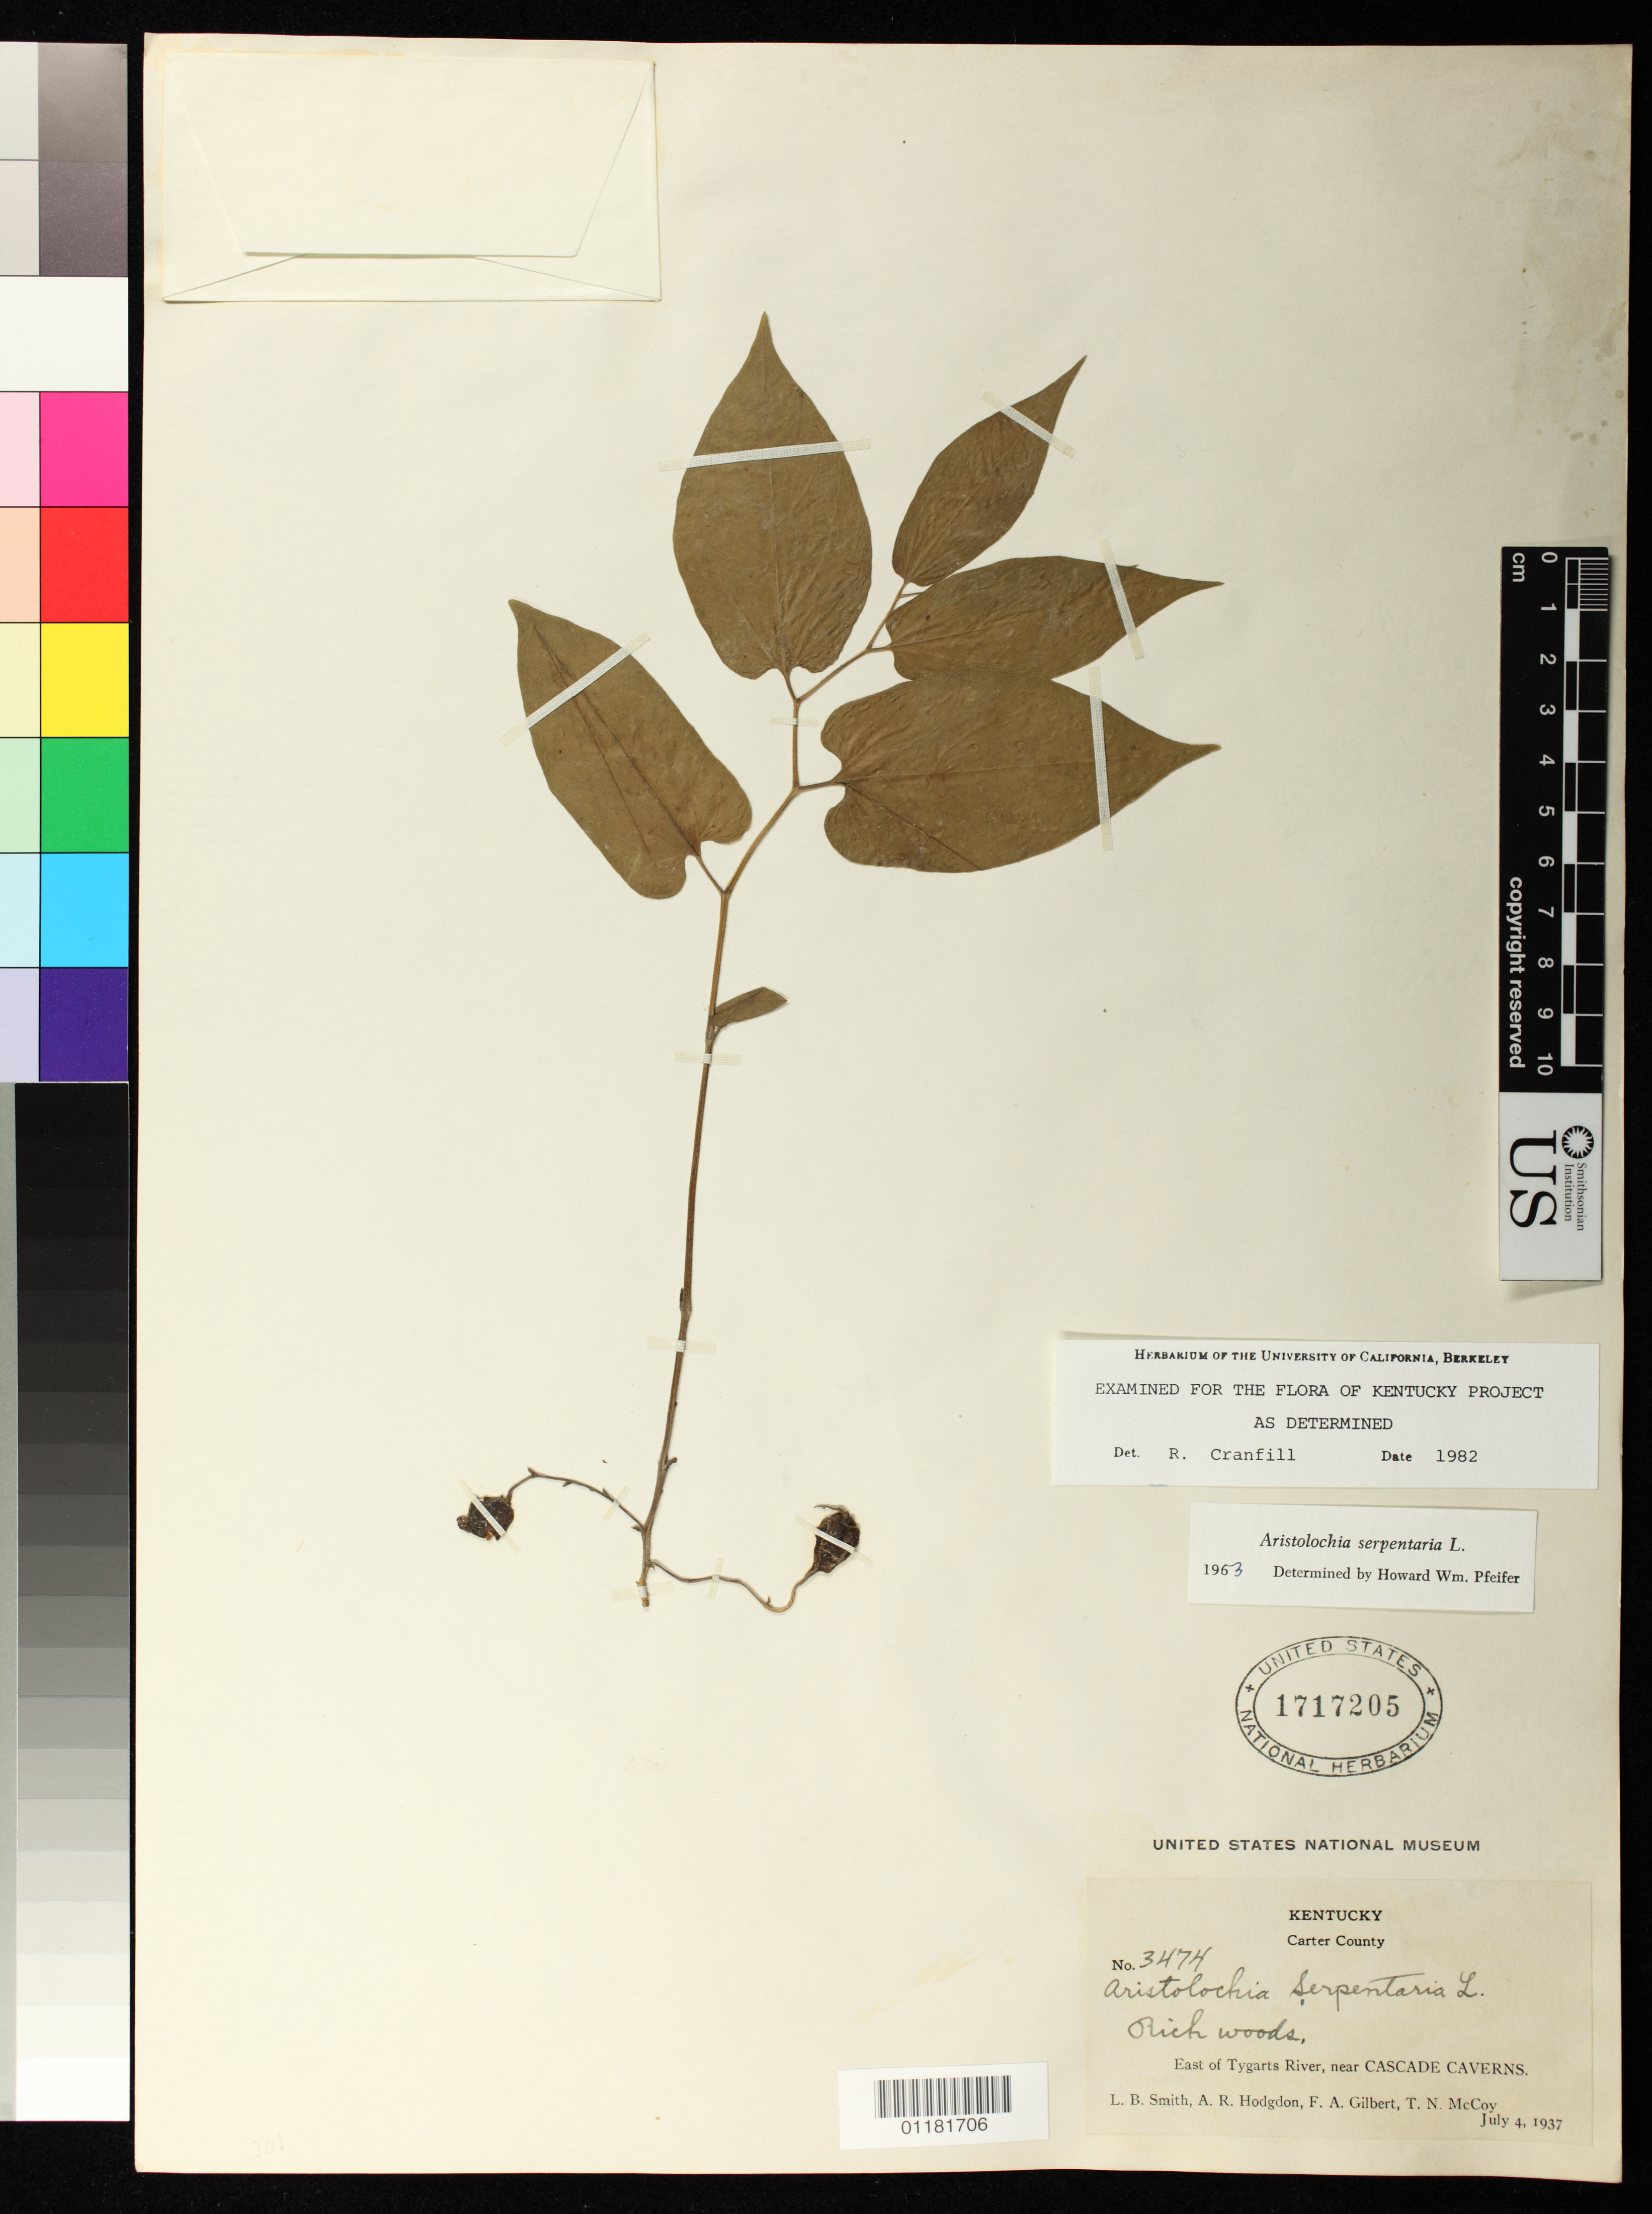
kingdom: Plantae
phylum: Tracheophyta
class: Magnoliopsida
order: Piperales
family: Aristolochiaceae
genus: Aristolochia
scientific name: Aristolochia serpentaria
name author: L.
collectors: L. Smith, A. R. Hodgdon, F. A. Gilbert & T. N. McCoy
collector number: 3474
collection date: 1937-07-04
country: United States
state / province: Kentucky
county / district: Carter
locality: East of Tygarta River, near Cascade Caverns, Carter County.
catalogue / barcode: US 1717205